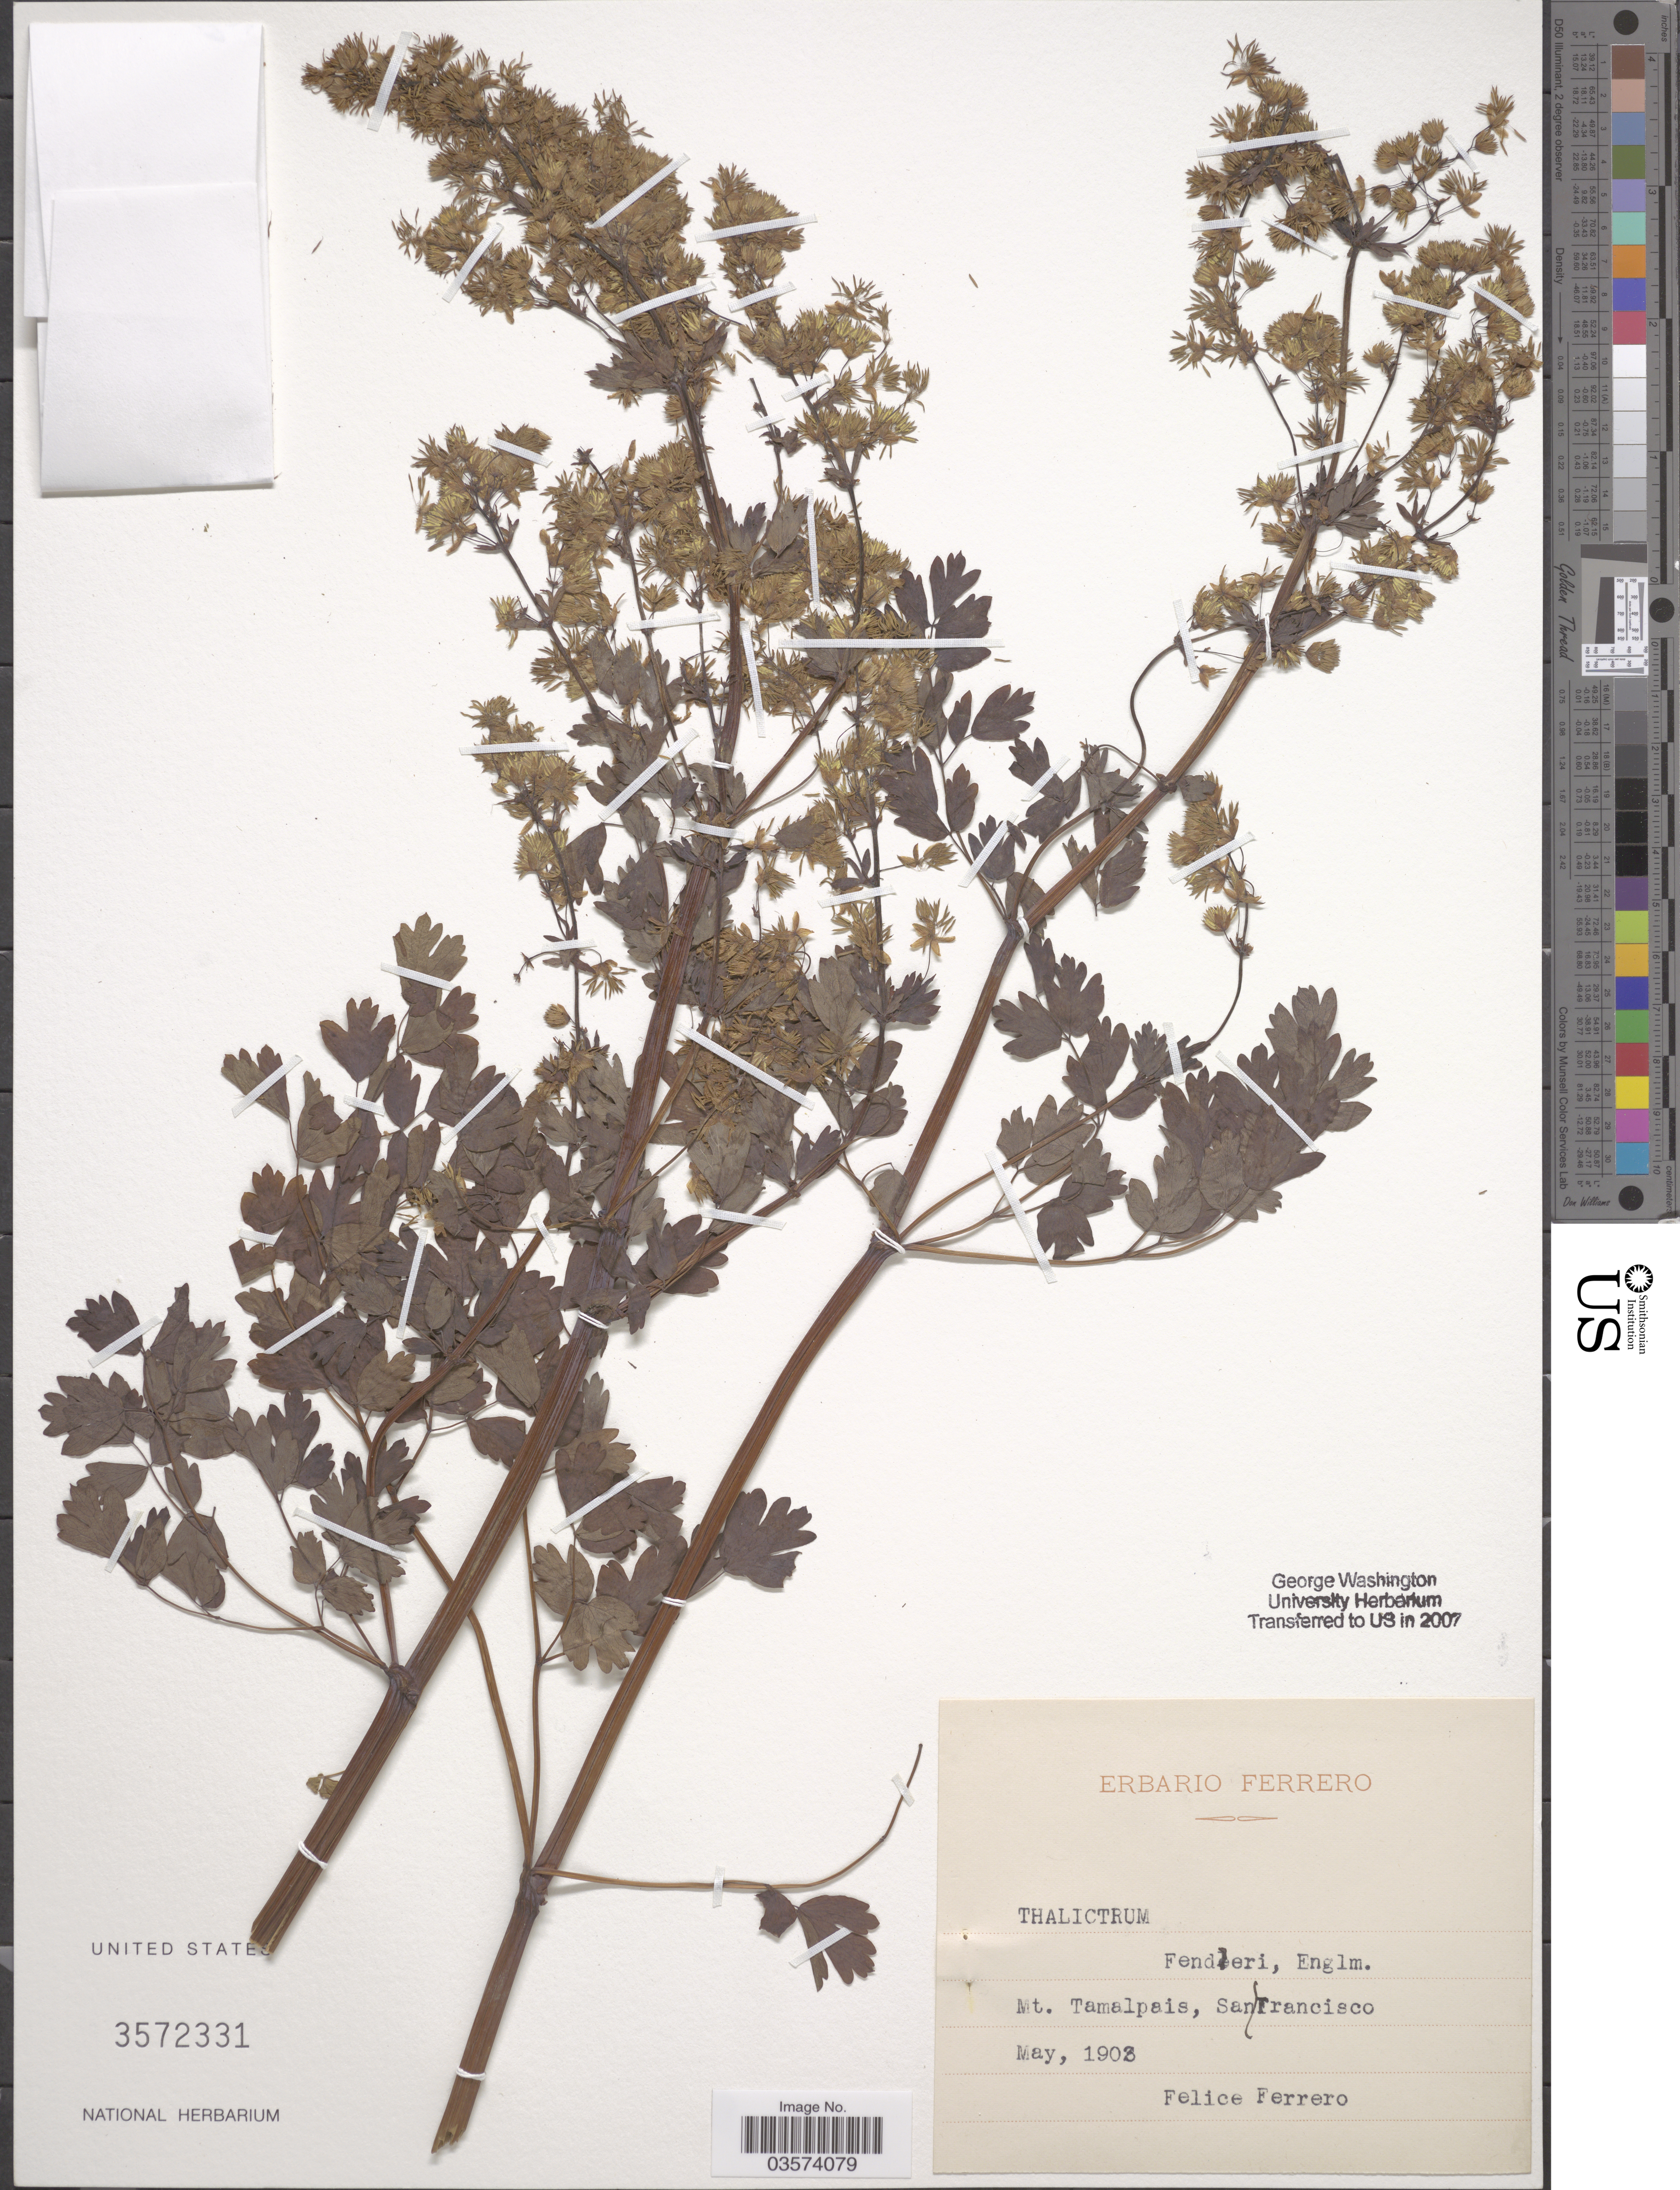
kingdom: Plantae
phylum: Tracheophyta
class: Magnoliopsida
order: Ranunculales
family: Ranunculaceae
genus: Thalictrum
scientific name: Thalictrum fendleri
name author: Engelm. ex A. Gray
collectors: F. Ferrero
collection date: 1903-05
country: United States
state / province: California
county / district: San Francisco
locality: Mt. Tamalpais, San Francisco.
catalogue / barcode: US 3572331